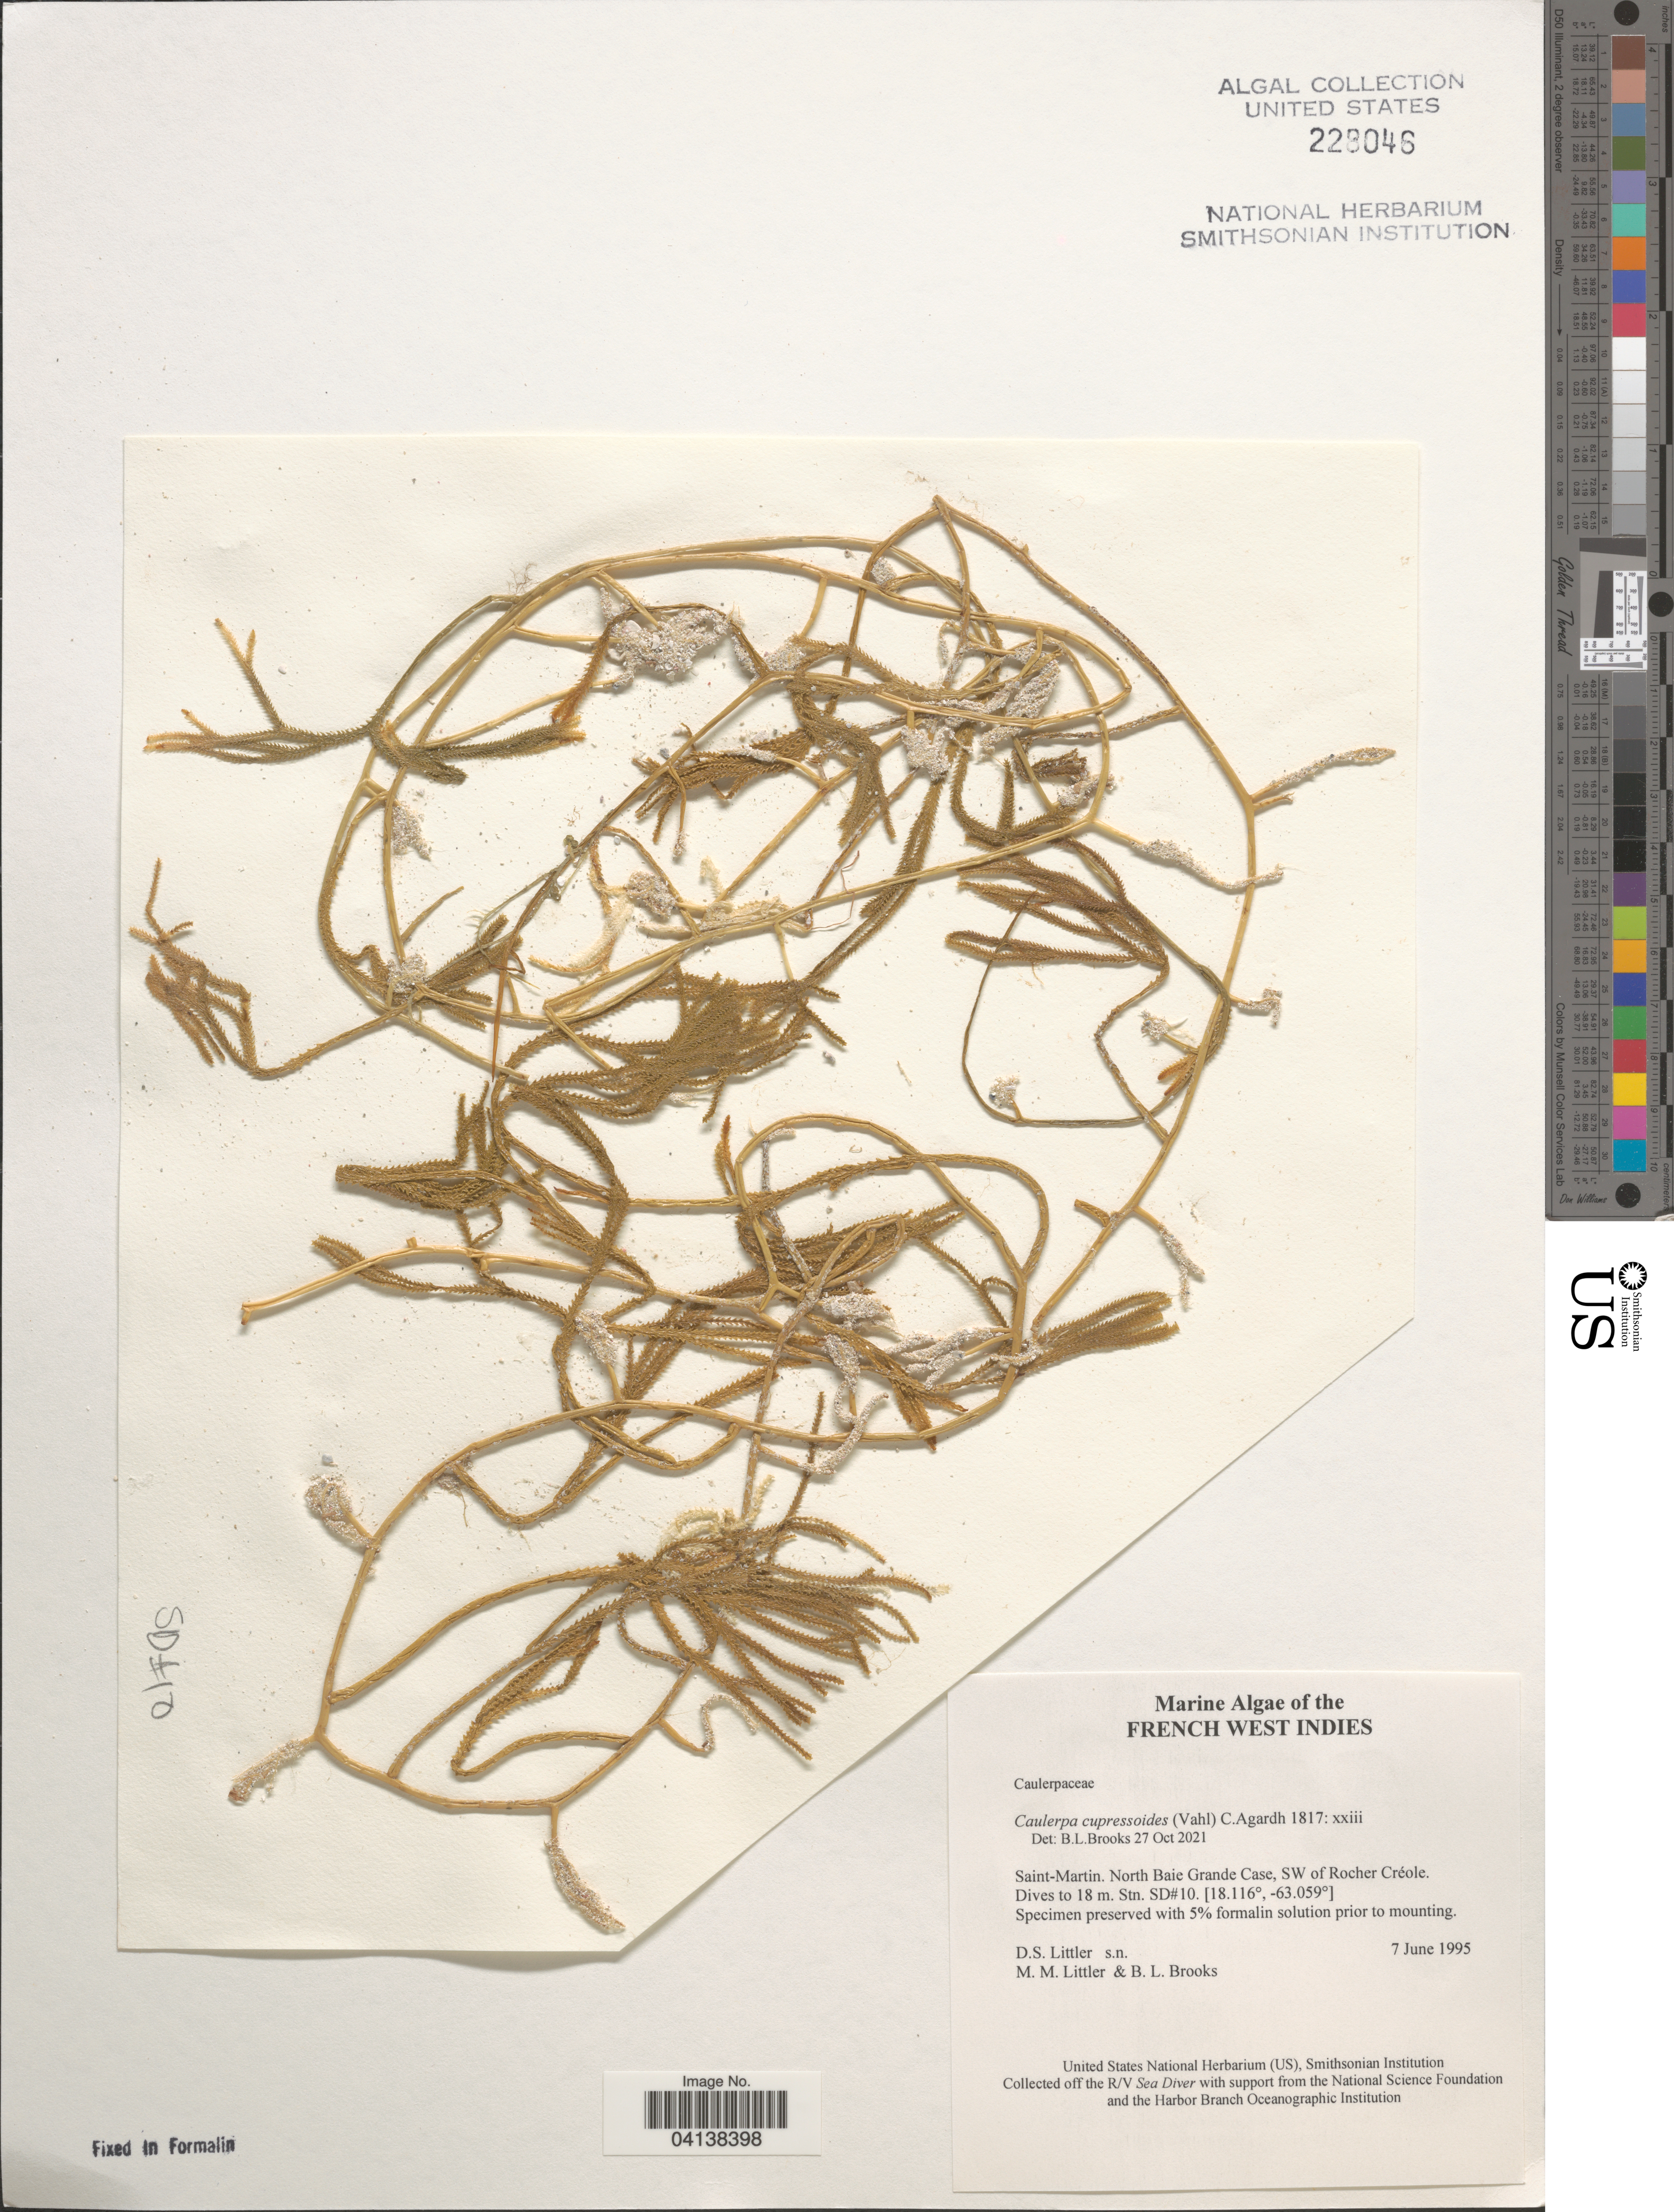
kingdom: Plantae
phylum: Chlorophyta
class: Ulvophyceae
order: Bryopsidales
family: Caulerpaceae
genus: Caulerpa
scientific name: Caulerpa cupressoides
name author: (Vahl) C. Agardh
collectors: D. S. Littler & B. Brooks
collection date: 1995-06-07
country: Saint Martin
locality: French West Indies. Saint-Martin. North Baie Grande Case, SW of Rocher Créole. Stn. SD#10.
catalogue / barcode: US 228046